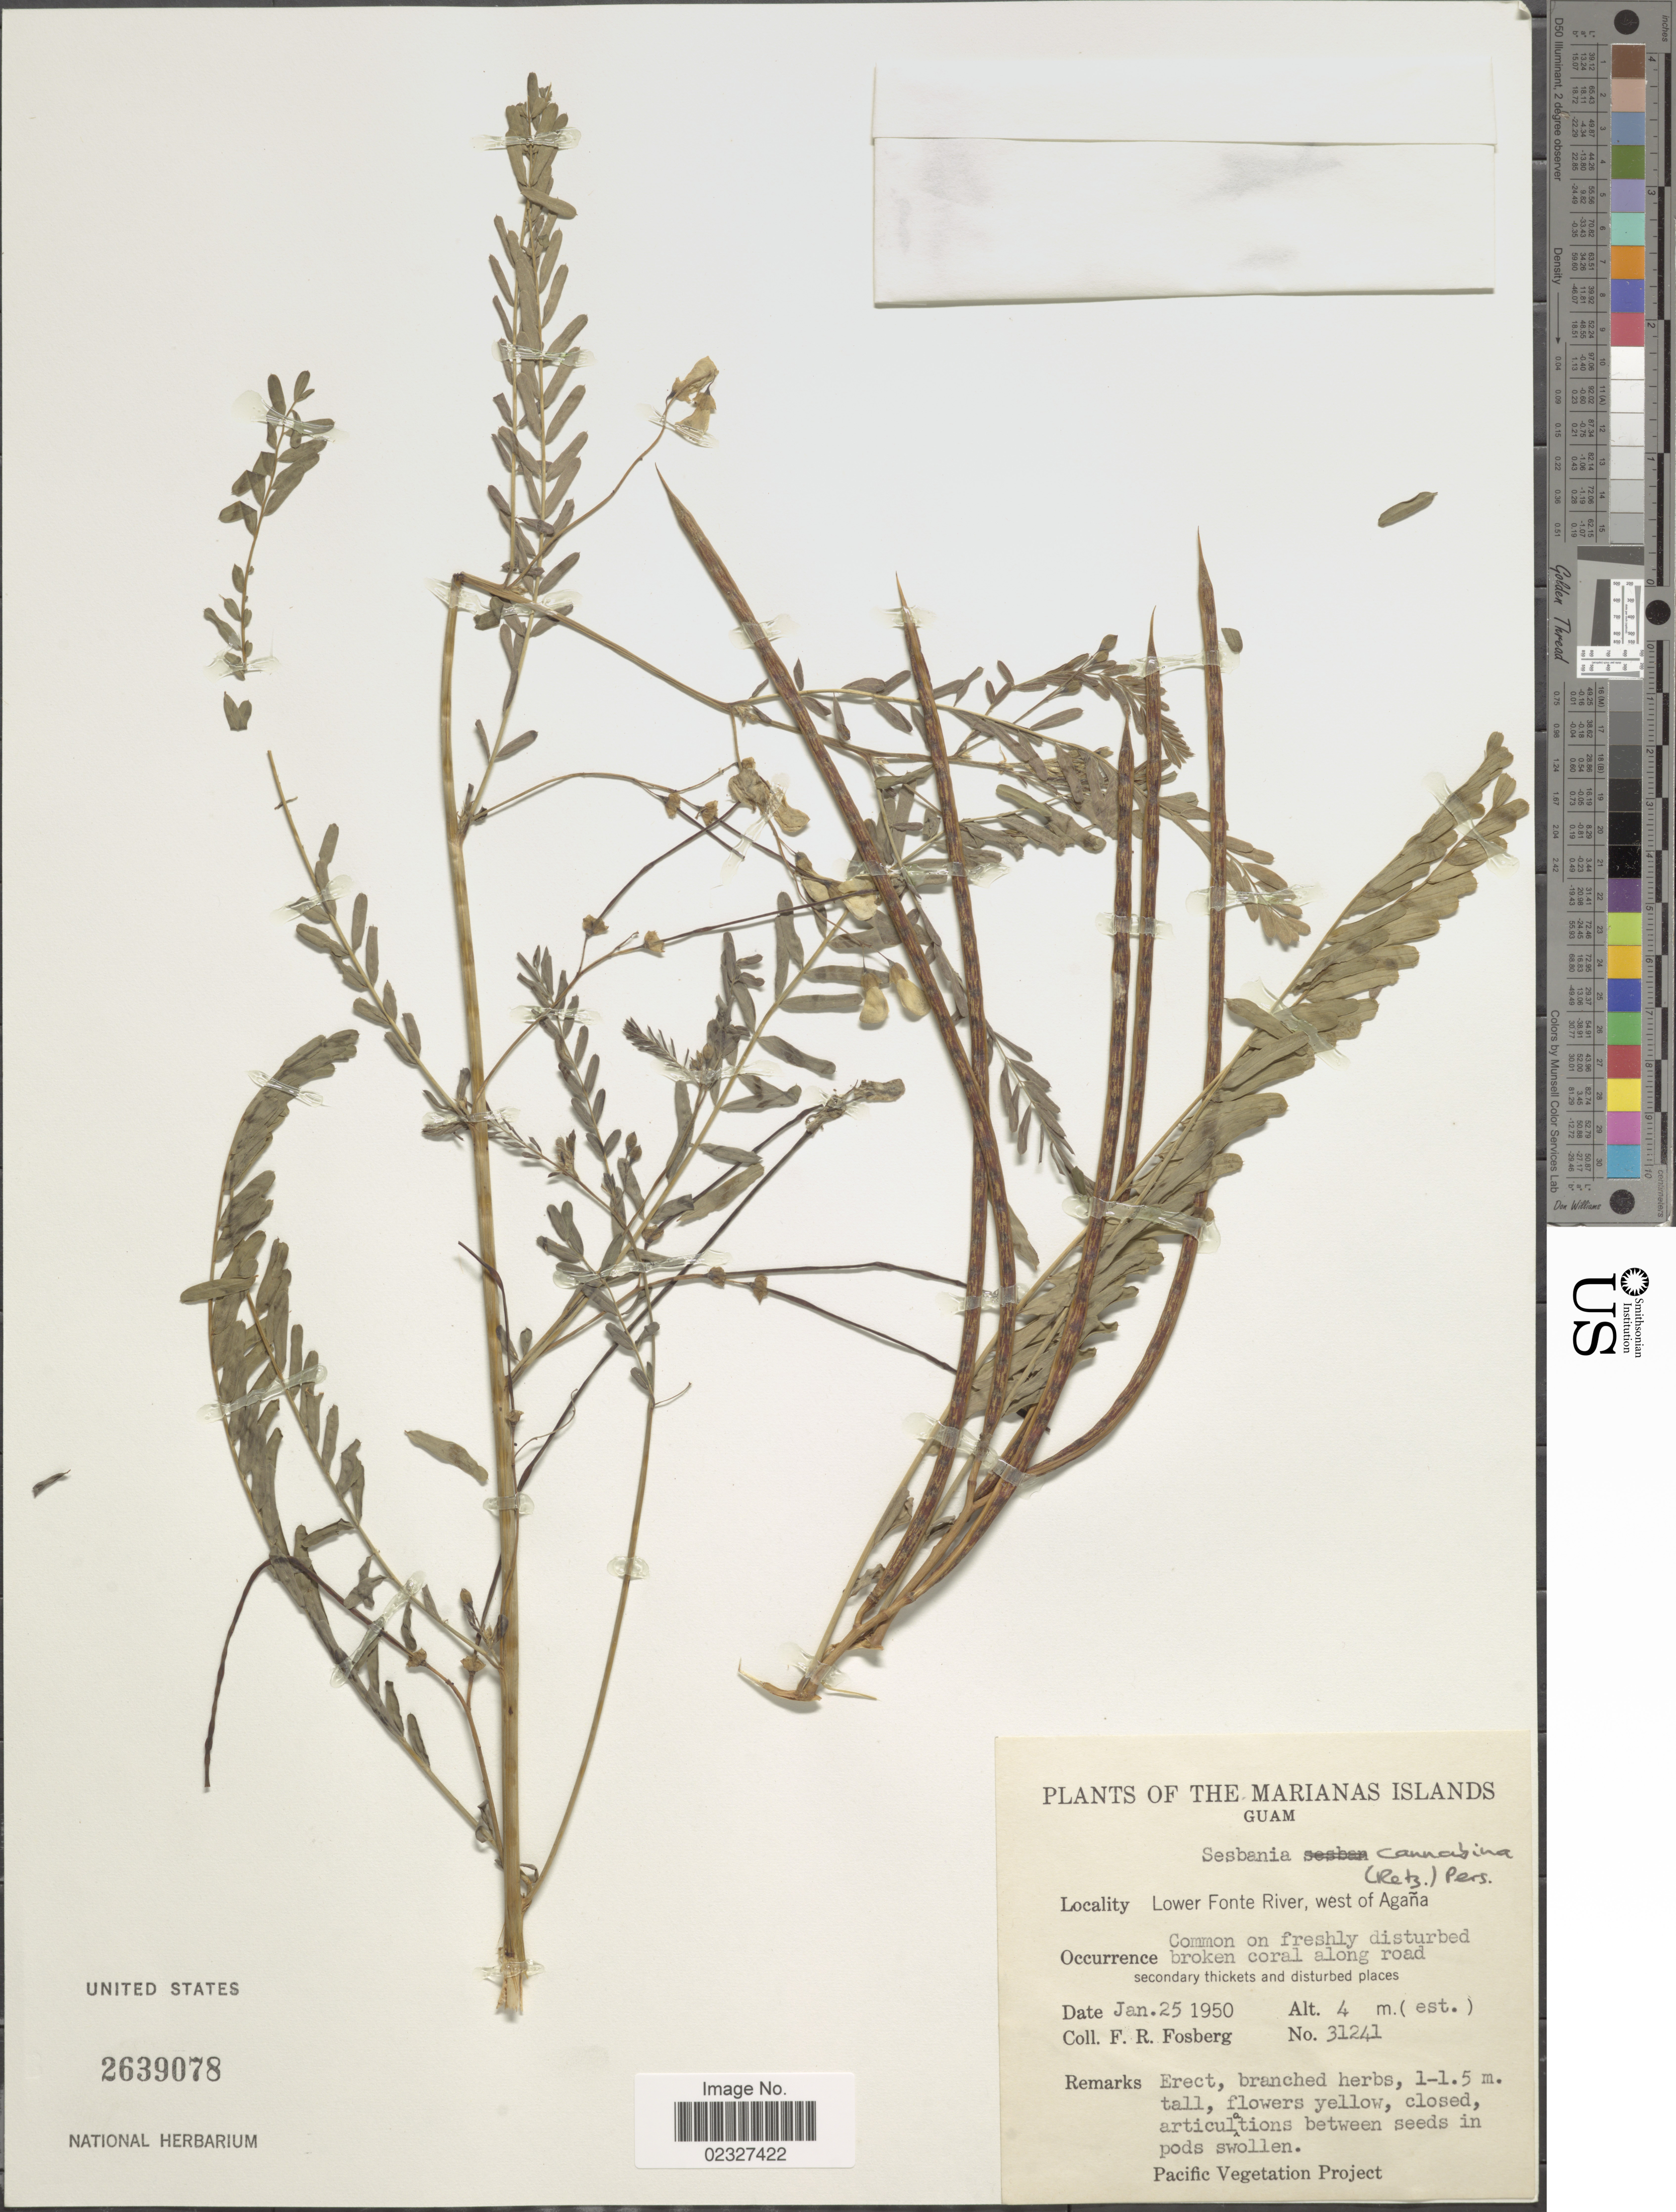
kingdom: Plantae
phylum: Tracheophyta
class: Magnoliopsida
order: Fabales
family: Fabaceae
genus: Sesbania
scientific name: Sesbania cannabina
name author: (Retz.) Poir.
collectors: F. R. Fosberg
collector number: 31241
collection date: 1950-01-25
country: Guam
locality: Marianas Islands, Lower Fonte River, west of Agana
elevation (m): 4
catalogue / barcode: US 2639078